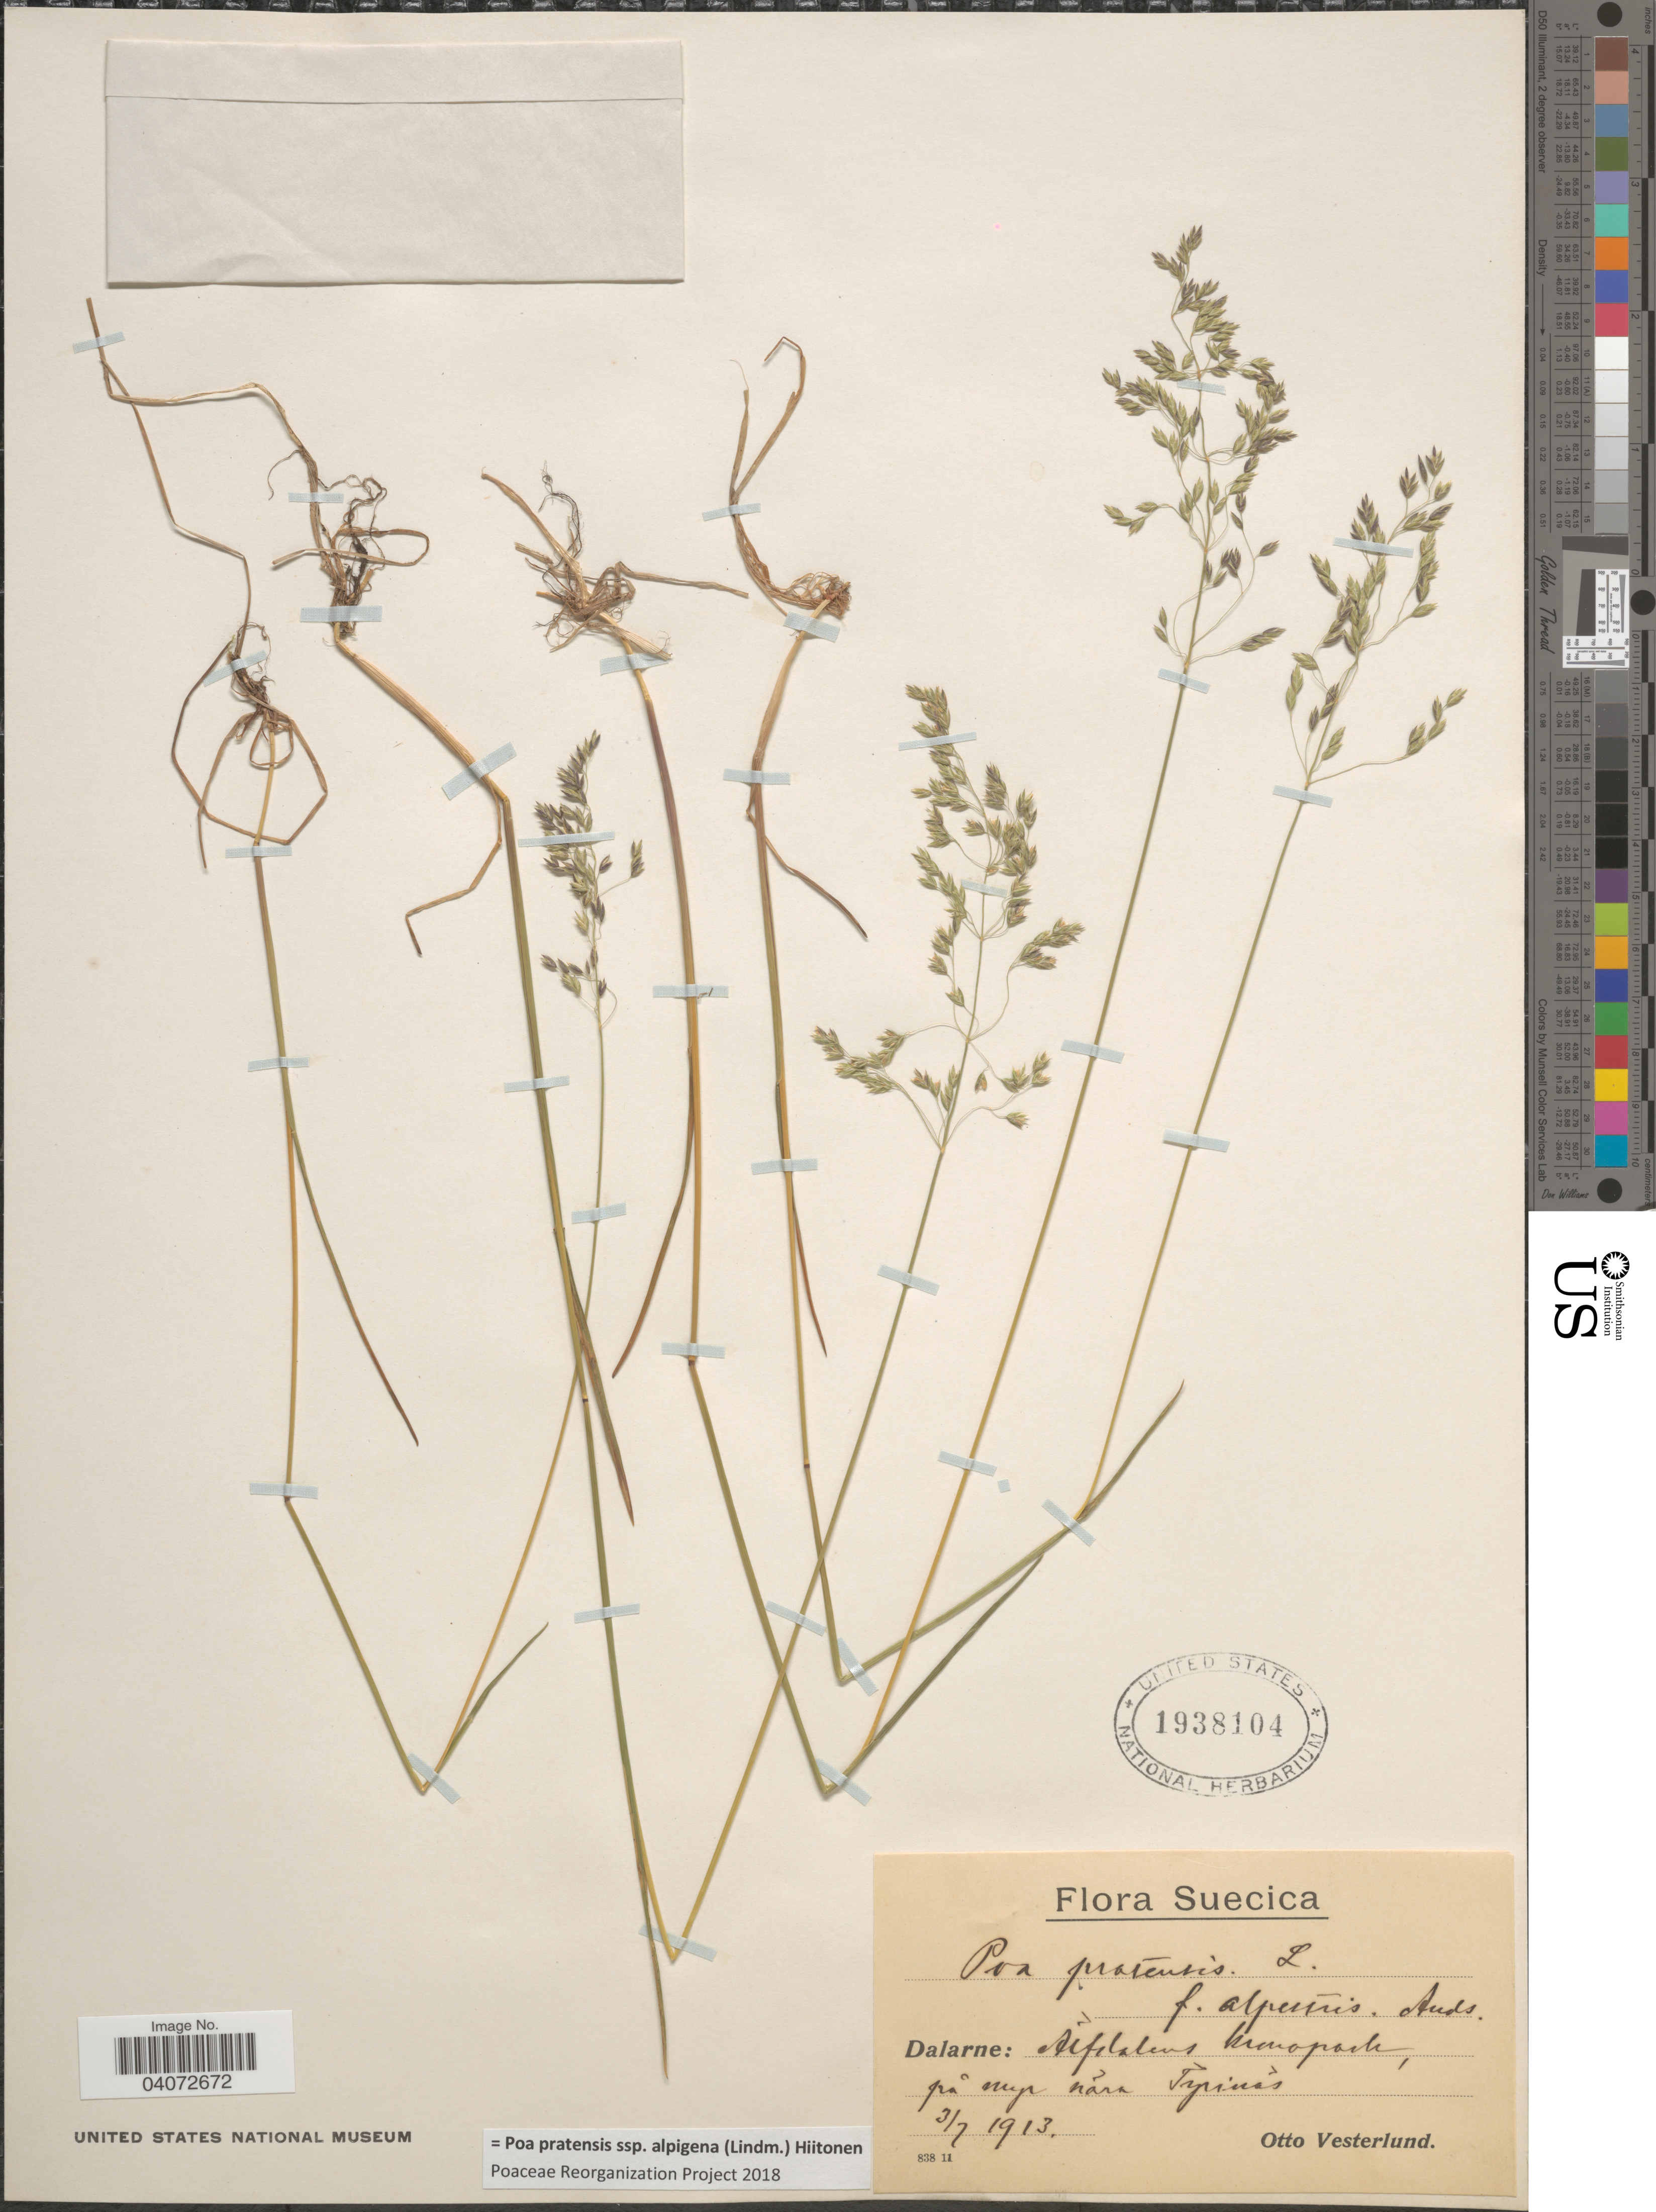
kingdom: Plantae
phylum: Tracheophyta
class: Liliopsida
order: Poales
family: Poaceae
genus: Poa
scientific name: Poa pratensis subsp. alpigena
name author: (Lindm.) Hiitonen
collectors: O. Vesterlund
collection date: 1913-07-03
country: Sweden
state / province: Dalarna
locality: Suecica. Dalarne: Aifdalens [= Älvdalen] kronopark, på myr nara Tyrinäs.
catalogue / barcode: US 1938104